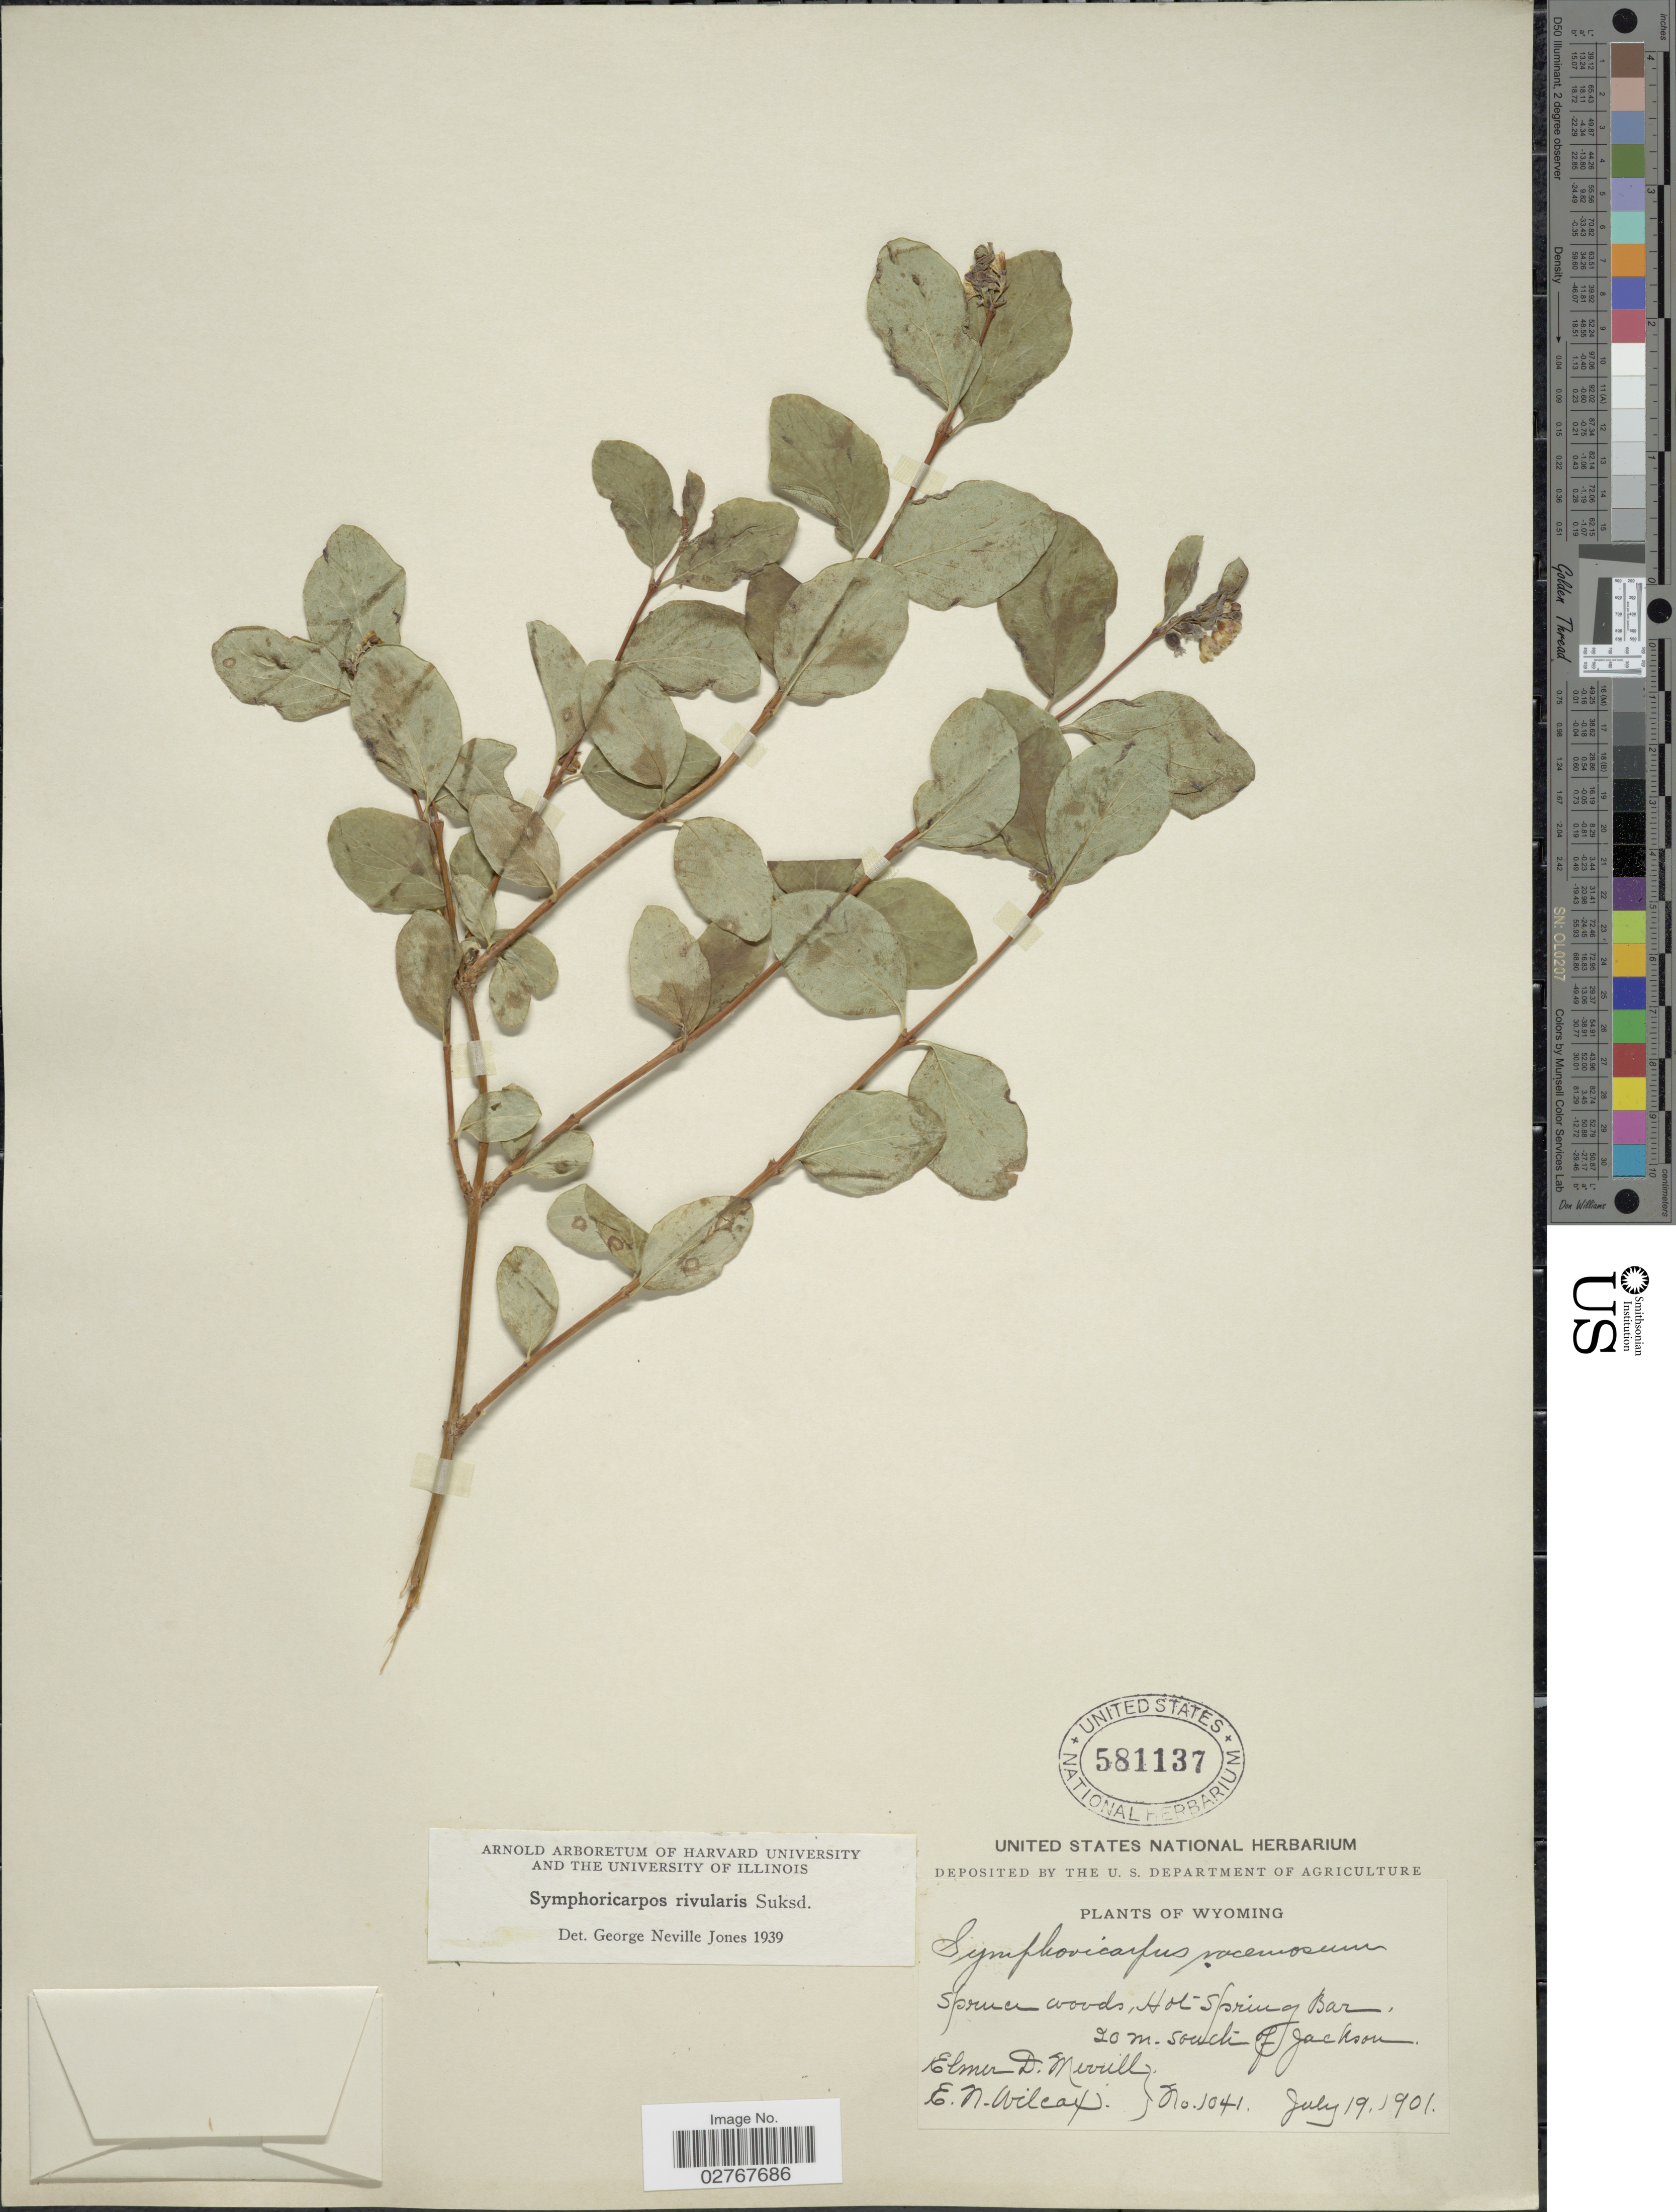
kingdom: Plantae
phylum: Tracheophyta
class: Magnoliopsida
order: Dipsacales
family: Caprifoliaceae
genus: Symphoricarpos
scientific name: Symphoricarpos rivularis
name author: Suksd.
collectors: E. D. Merrill & E. Wilcox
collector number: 1041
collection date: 1901-07-19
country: United States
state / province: Wyoming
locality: Hot Spring Bar, 20 m. south of Jackson.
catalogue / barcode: US 581137